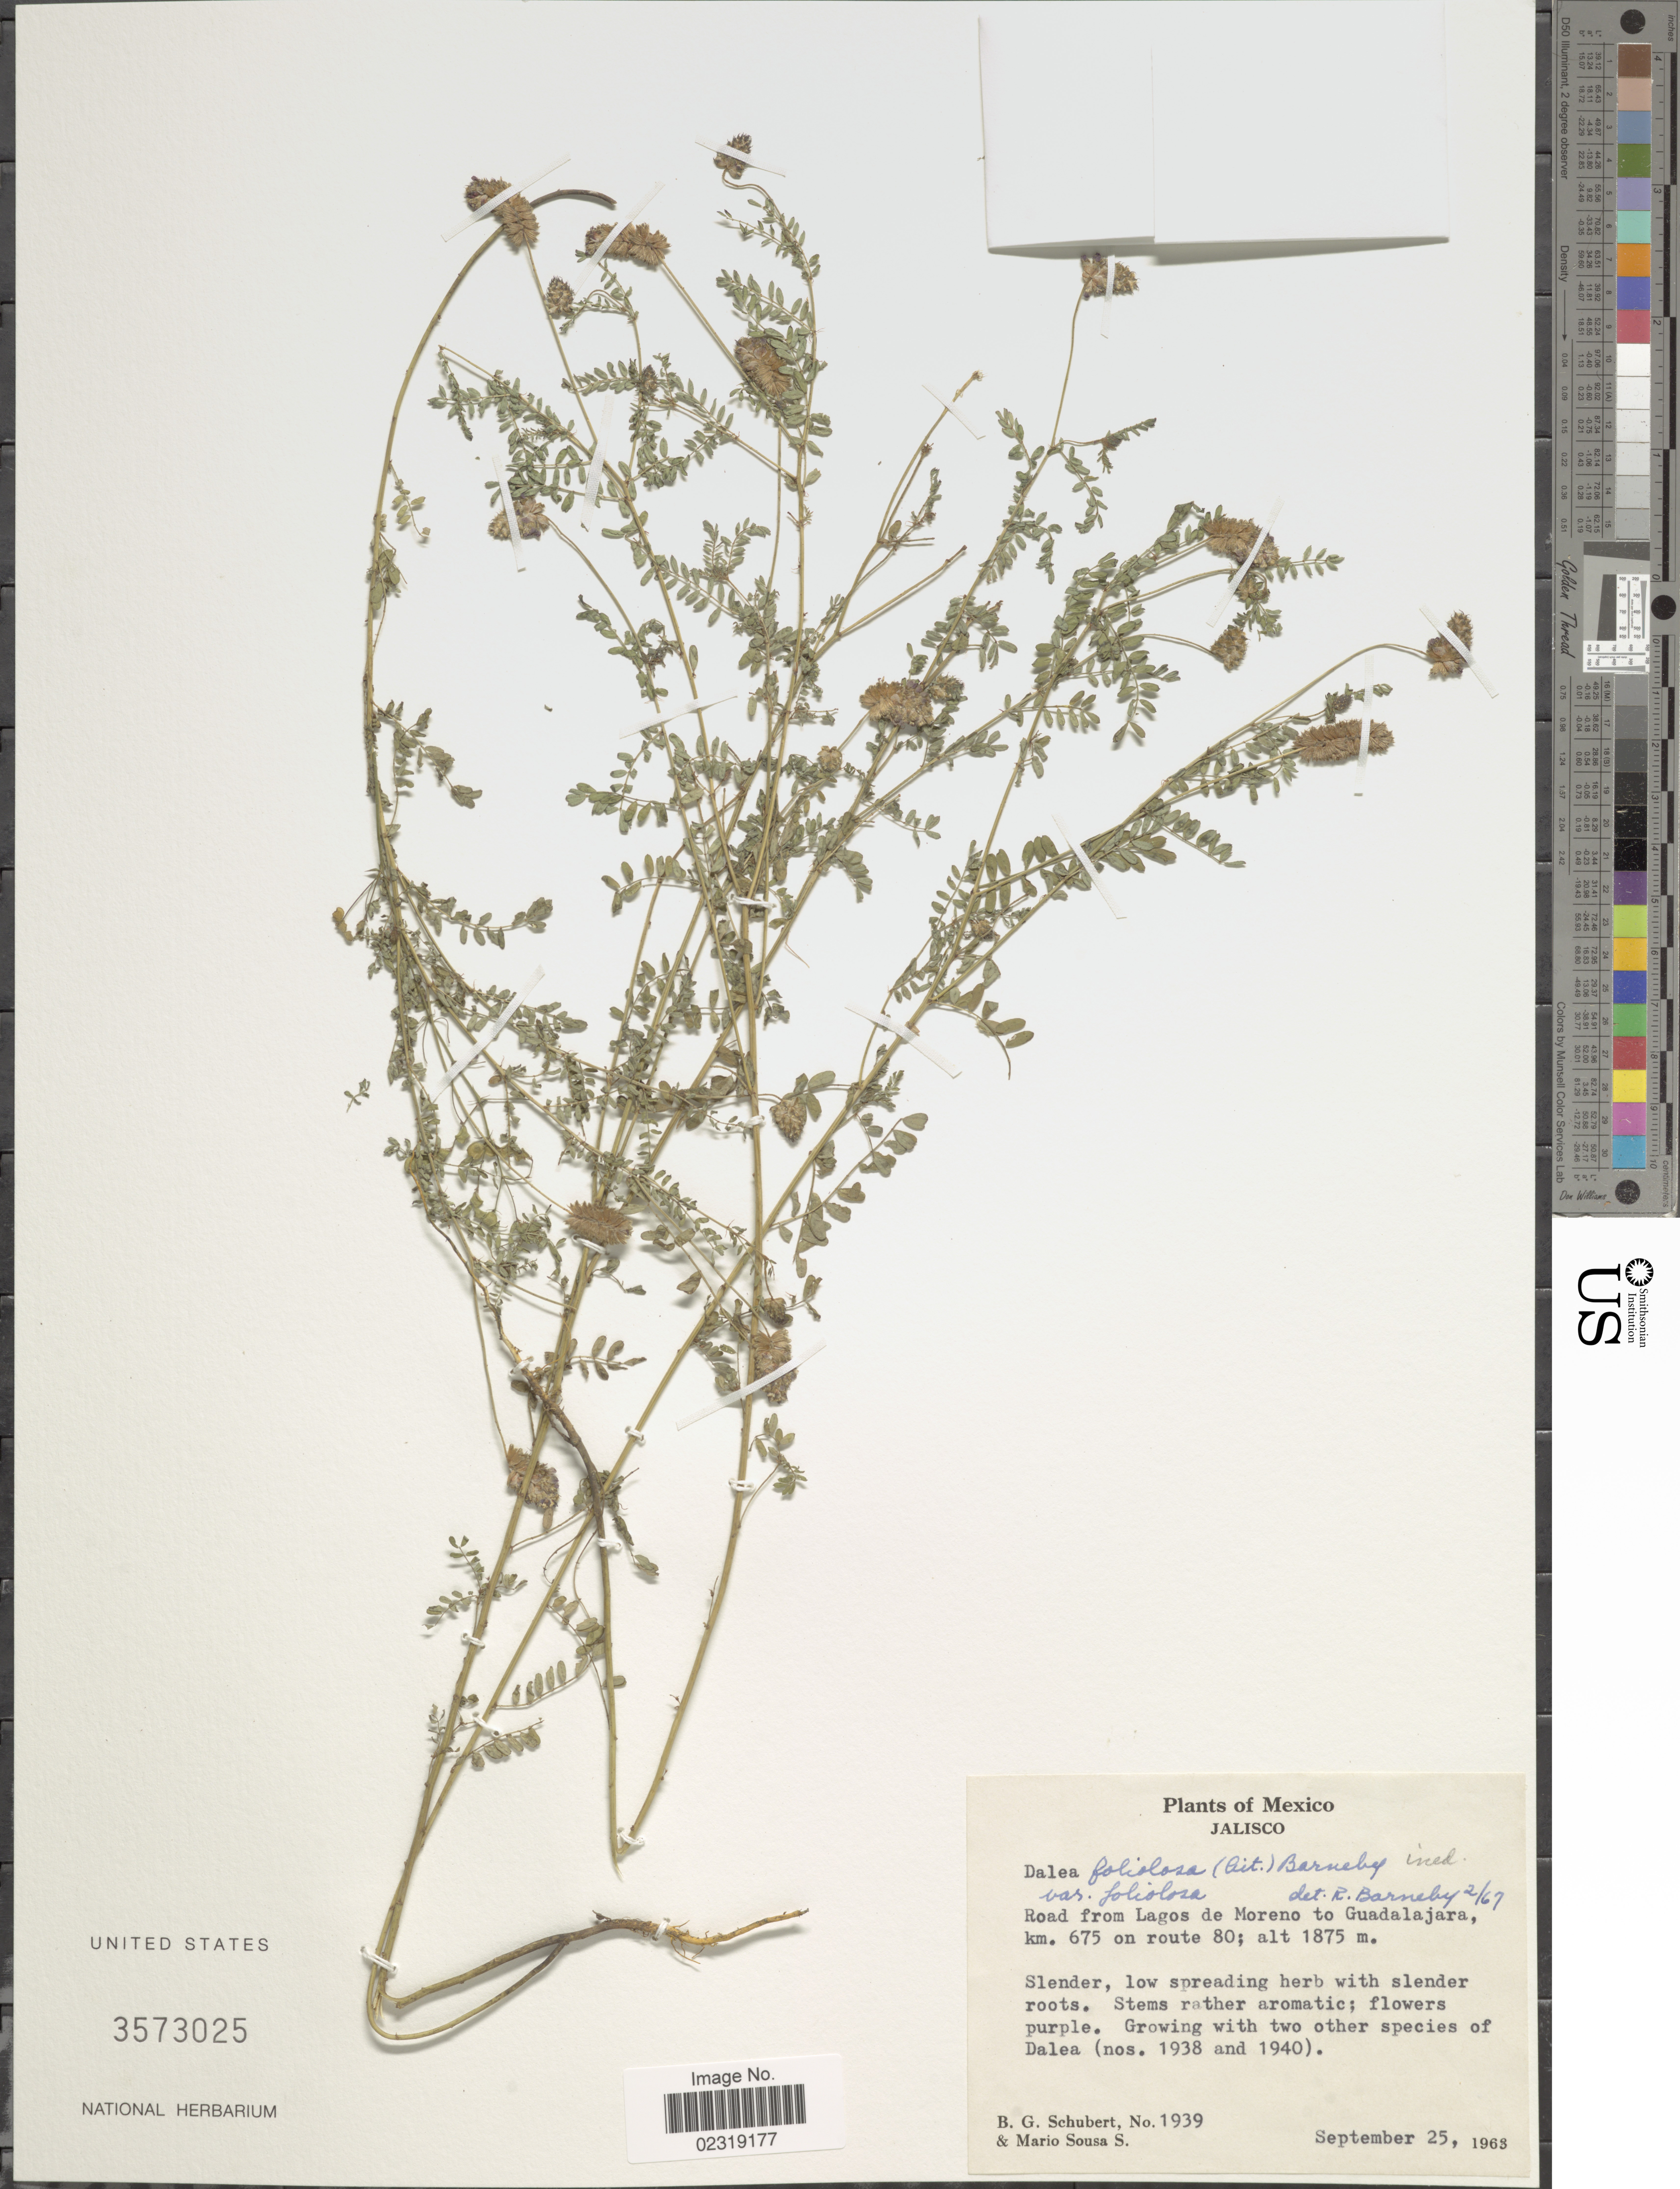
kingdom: Plantae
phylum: Tracheophyta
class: Magnoliopsida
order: Fabales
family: Fabaceae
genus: Dalea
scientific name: Dalea foliolosa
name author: (Aiton) Barneby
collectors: B. Schubert & M. Sousa S.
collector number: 1939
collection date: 1963-09-25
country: Mexico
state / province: Jalisco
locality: Mexico, Jalisco. Road from Lagos de Moreno to Guadalajara, km 675 on route 80.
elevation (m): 1875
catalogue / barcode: US 3573025